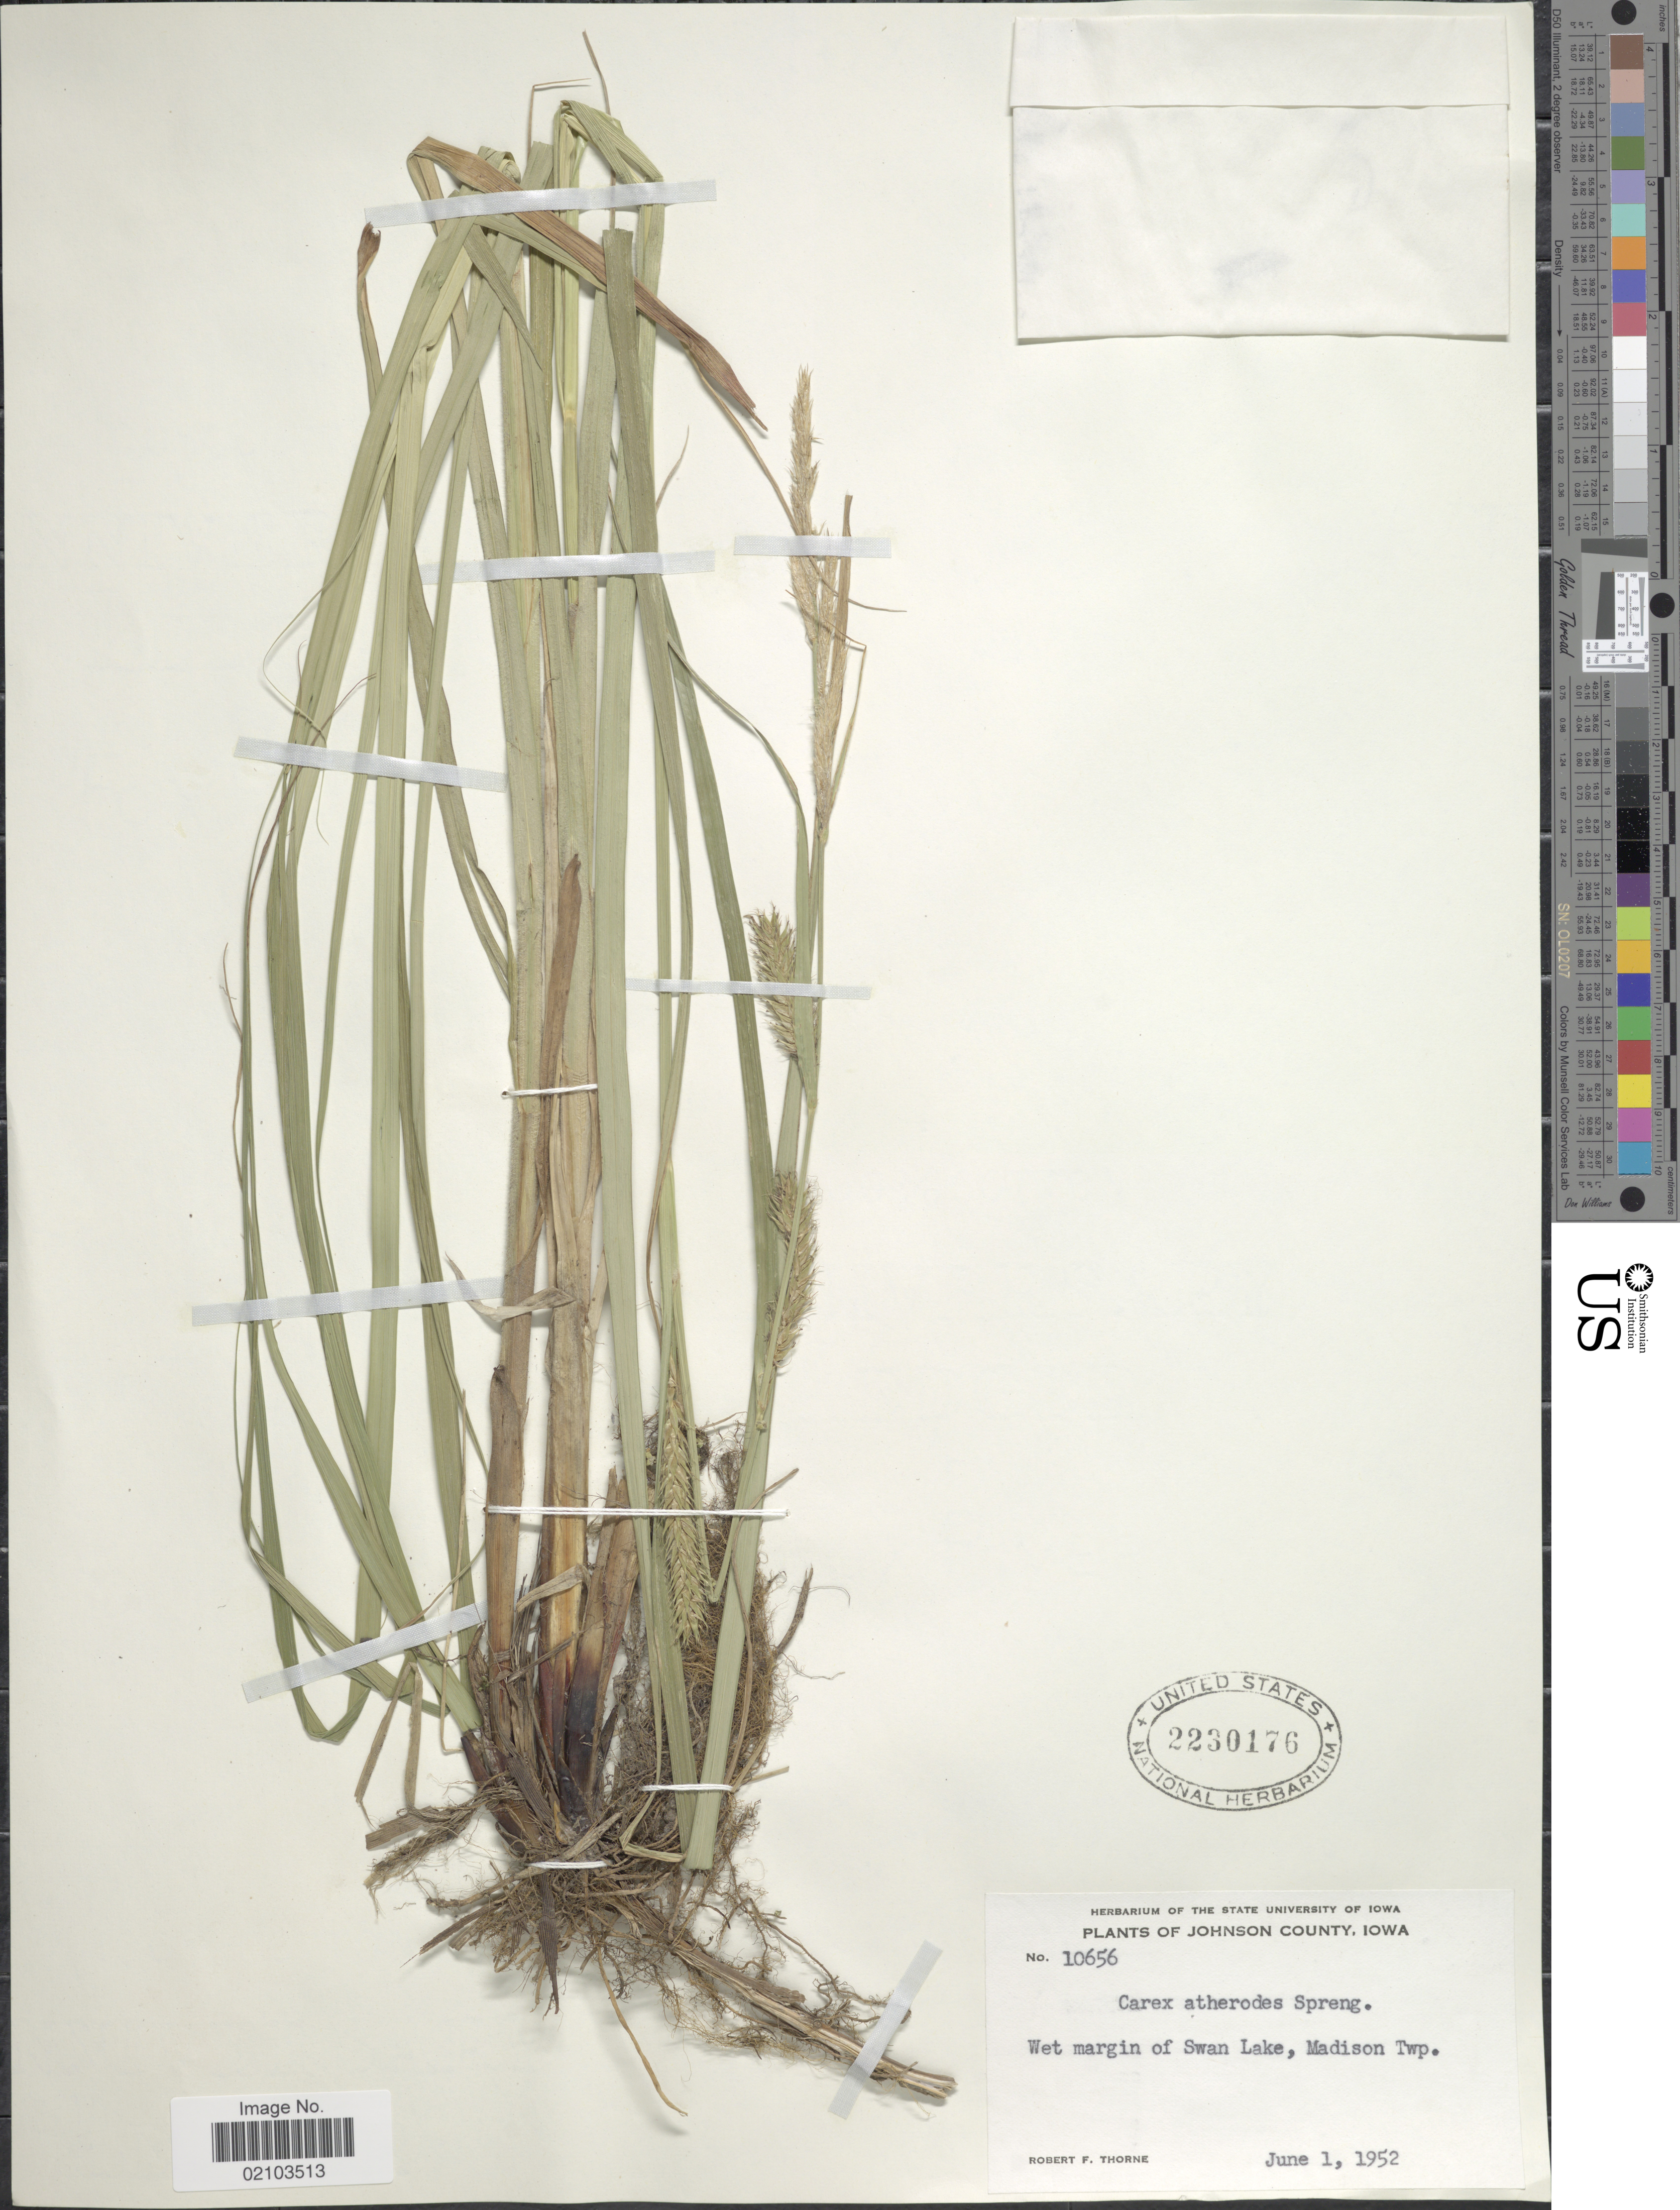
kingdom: Plantae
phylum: Tracheophyta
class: Liliopsida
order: Poales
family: Cyperaceae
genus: Carex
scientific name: Carex atherodes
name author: Spreng.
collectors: R. F. Thorne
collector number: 10656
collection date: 1952-06-01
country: United States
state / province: Iowa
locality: Johnson County, wet margin of Swan Lake, Madison Twp.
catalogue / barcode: US 2230176